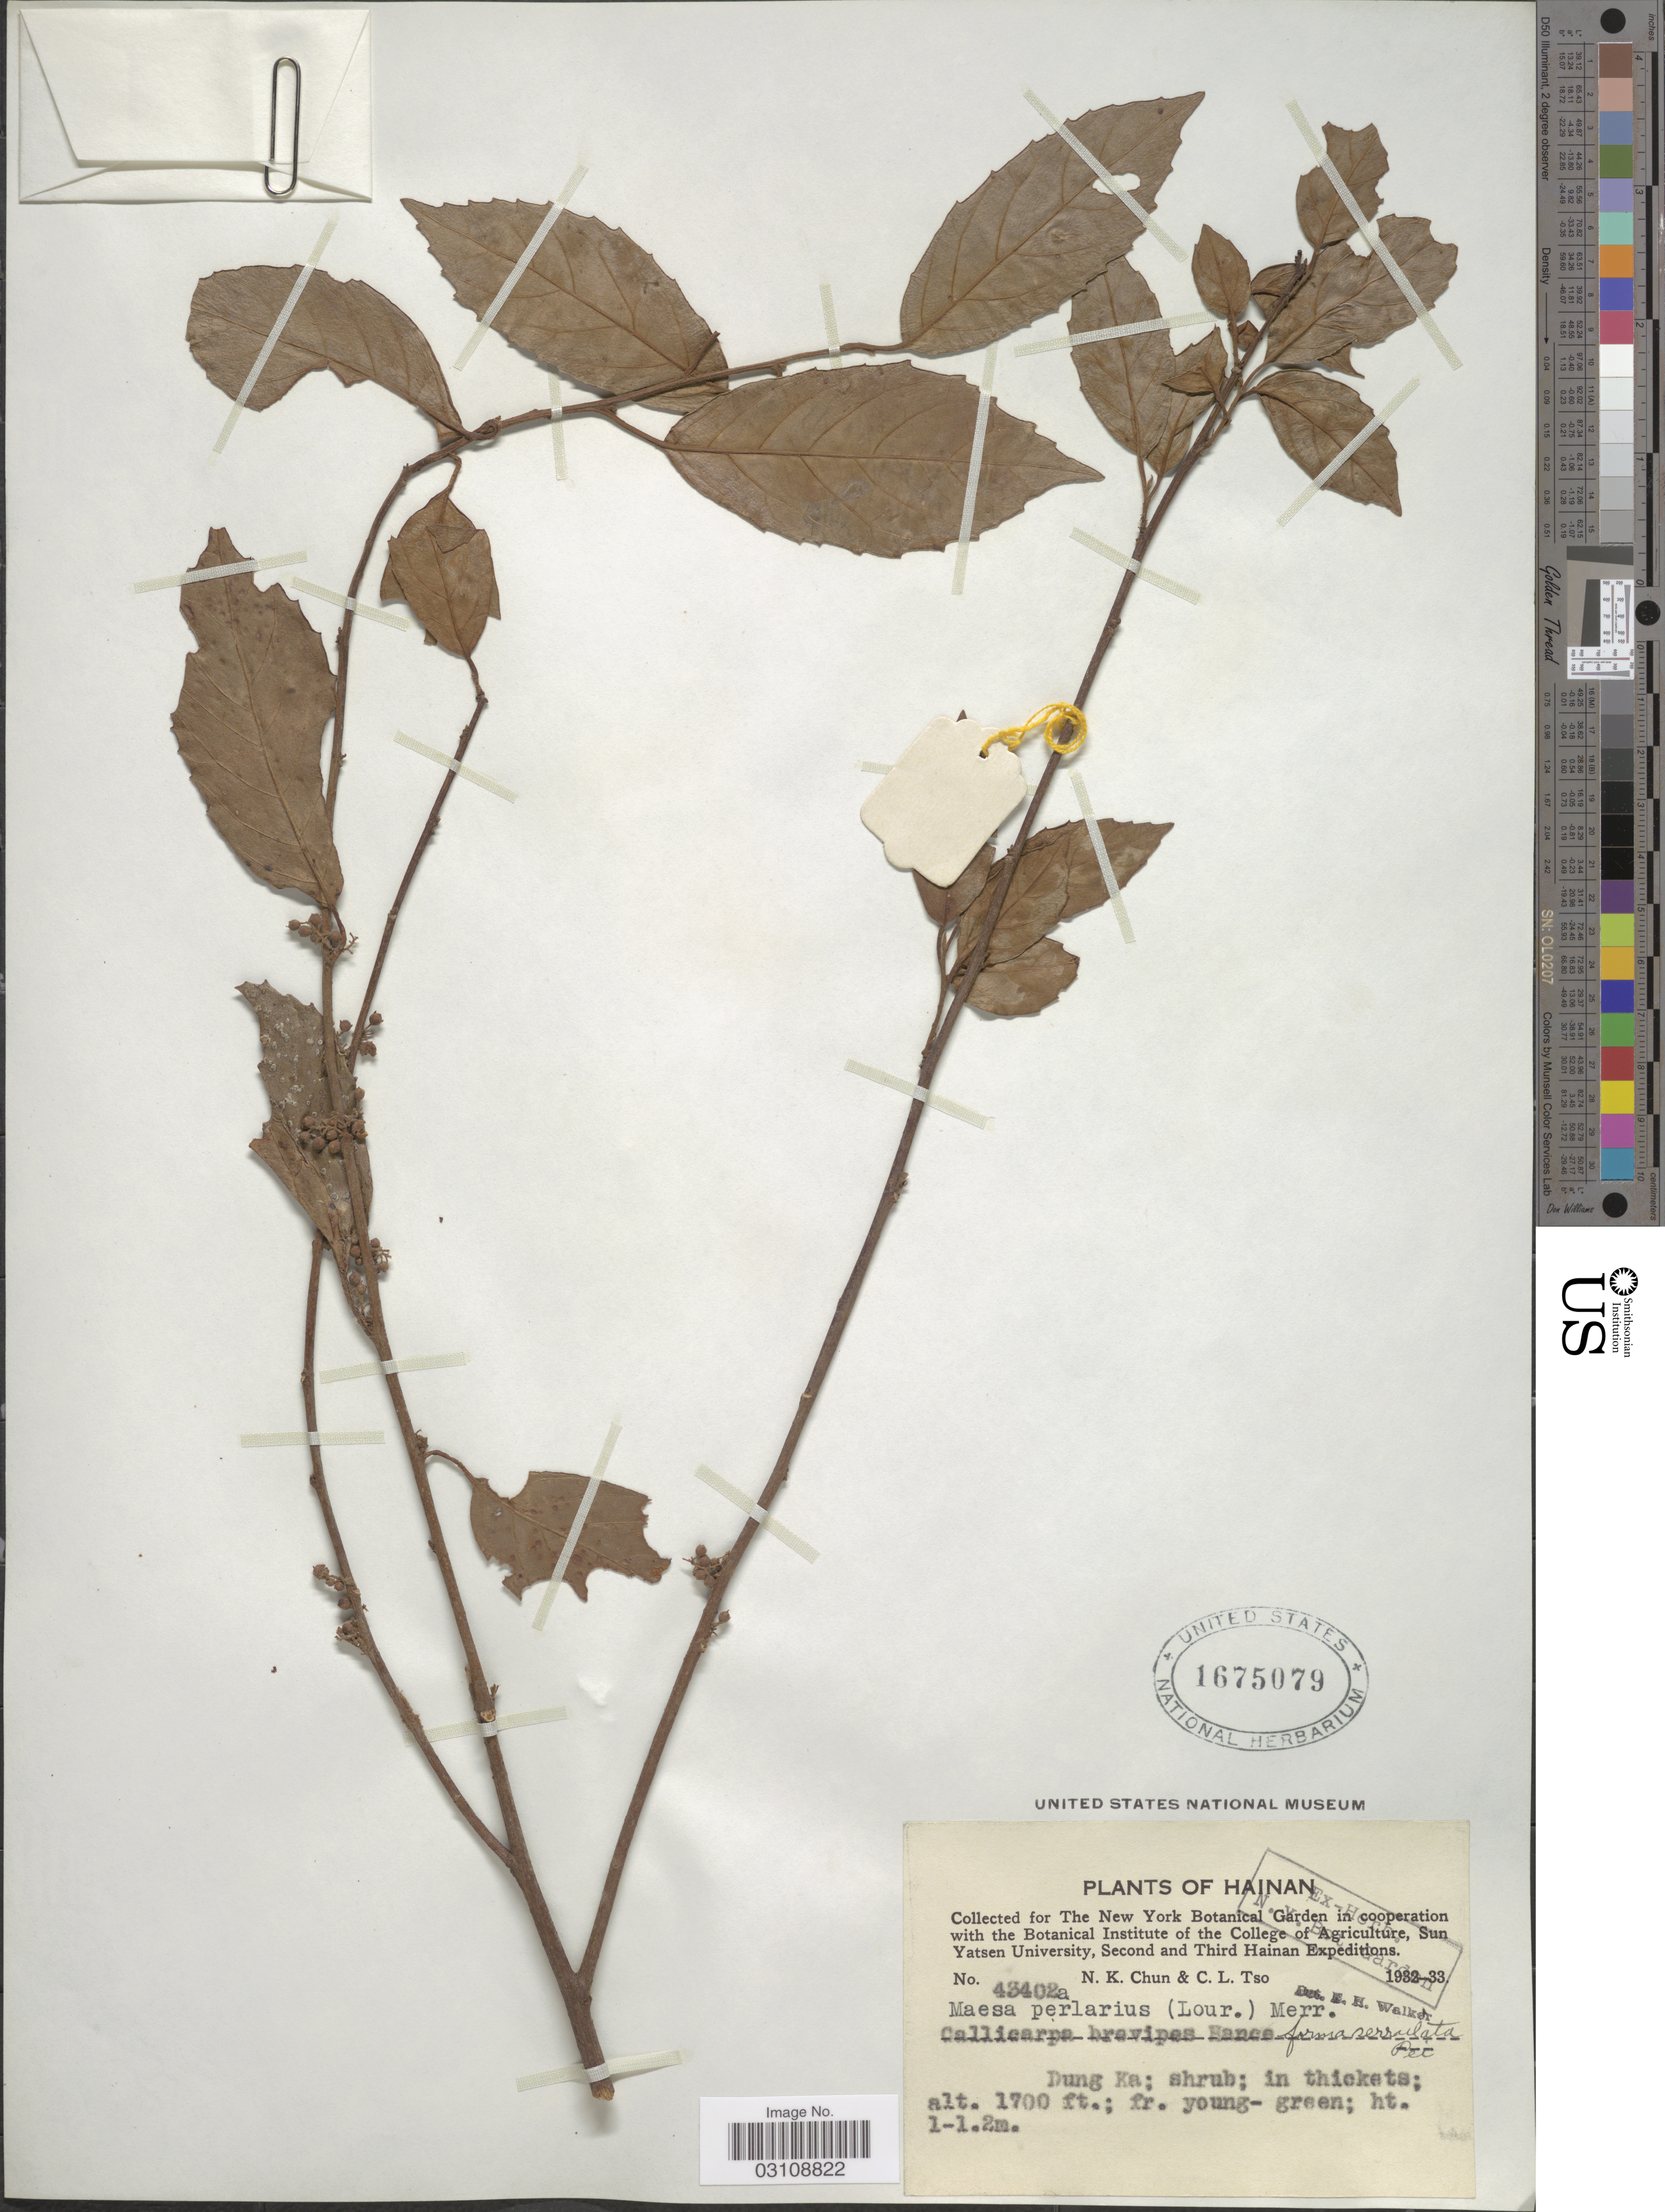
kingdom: Plantae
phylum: Tracheophyta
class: Magnoliopsida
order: Ericales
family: Primulaceae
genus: Maesa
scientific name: Maesa perlaria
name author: (Lour.) Merr.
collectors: N. K. Chun & C. Tso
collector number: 43402a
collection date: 1932/1933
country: China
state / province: Hainan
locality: Dung Ka.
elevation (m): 518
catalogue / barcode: US 1675079